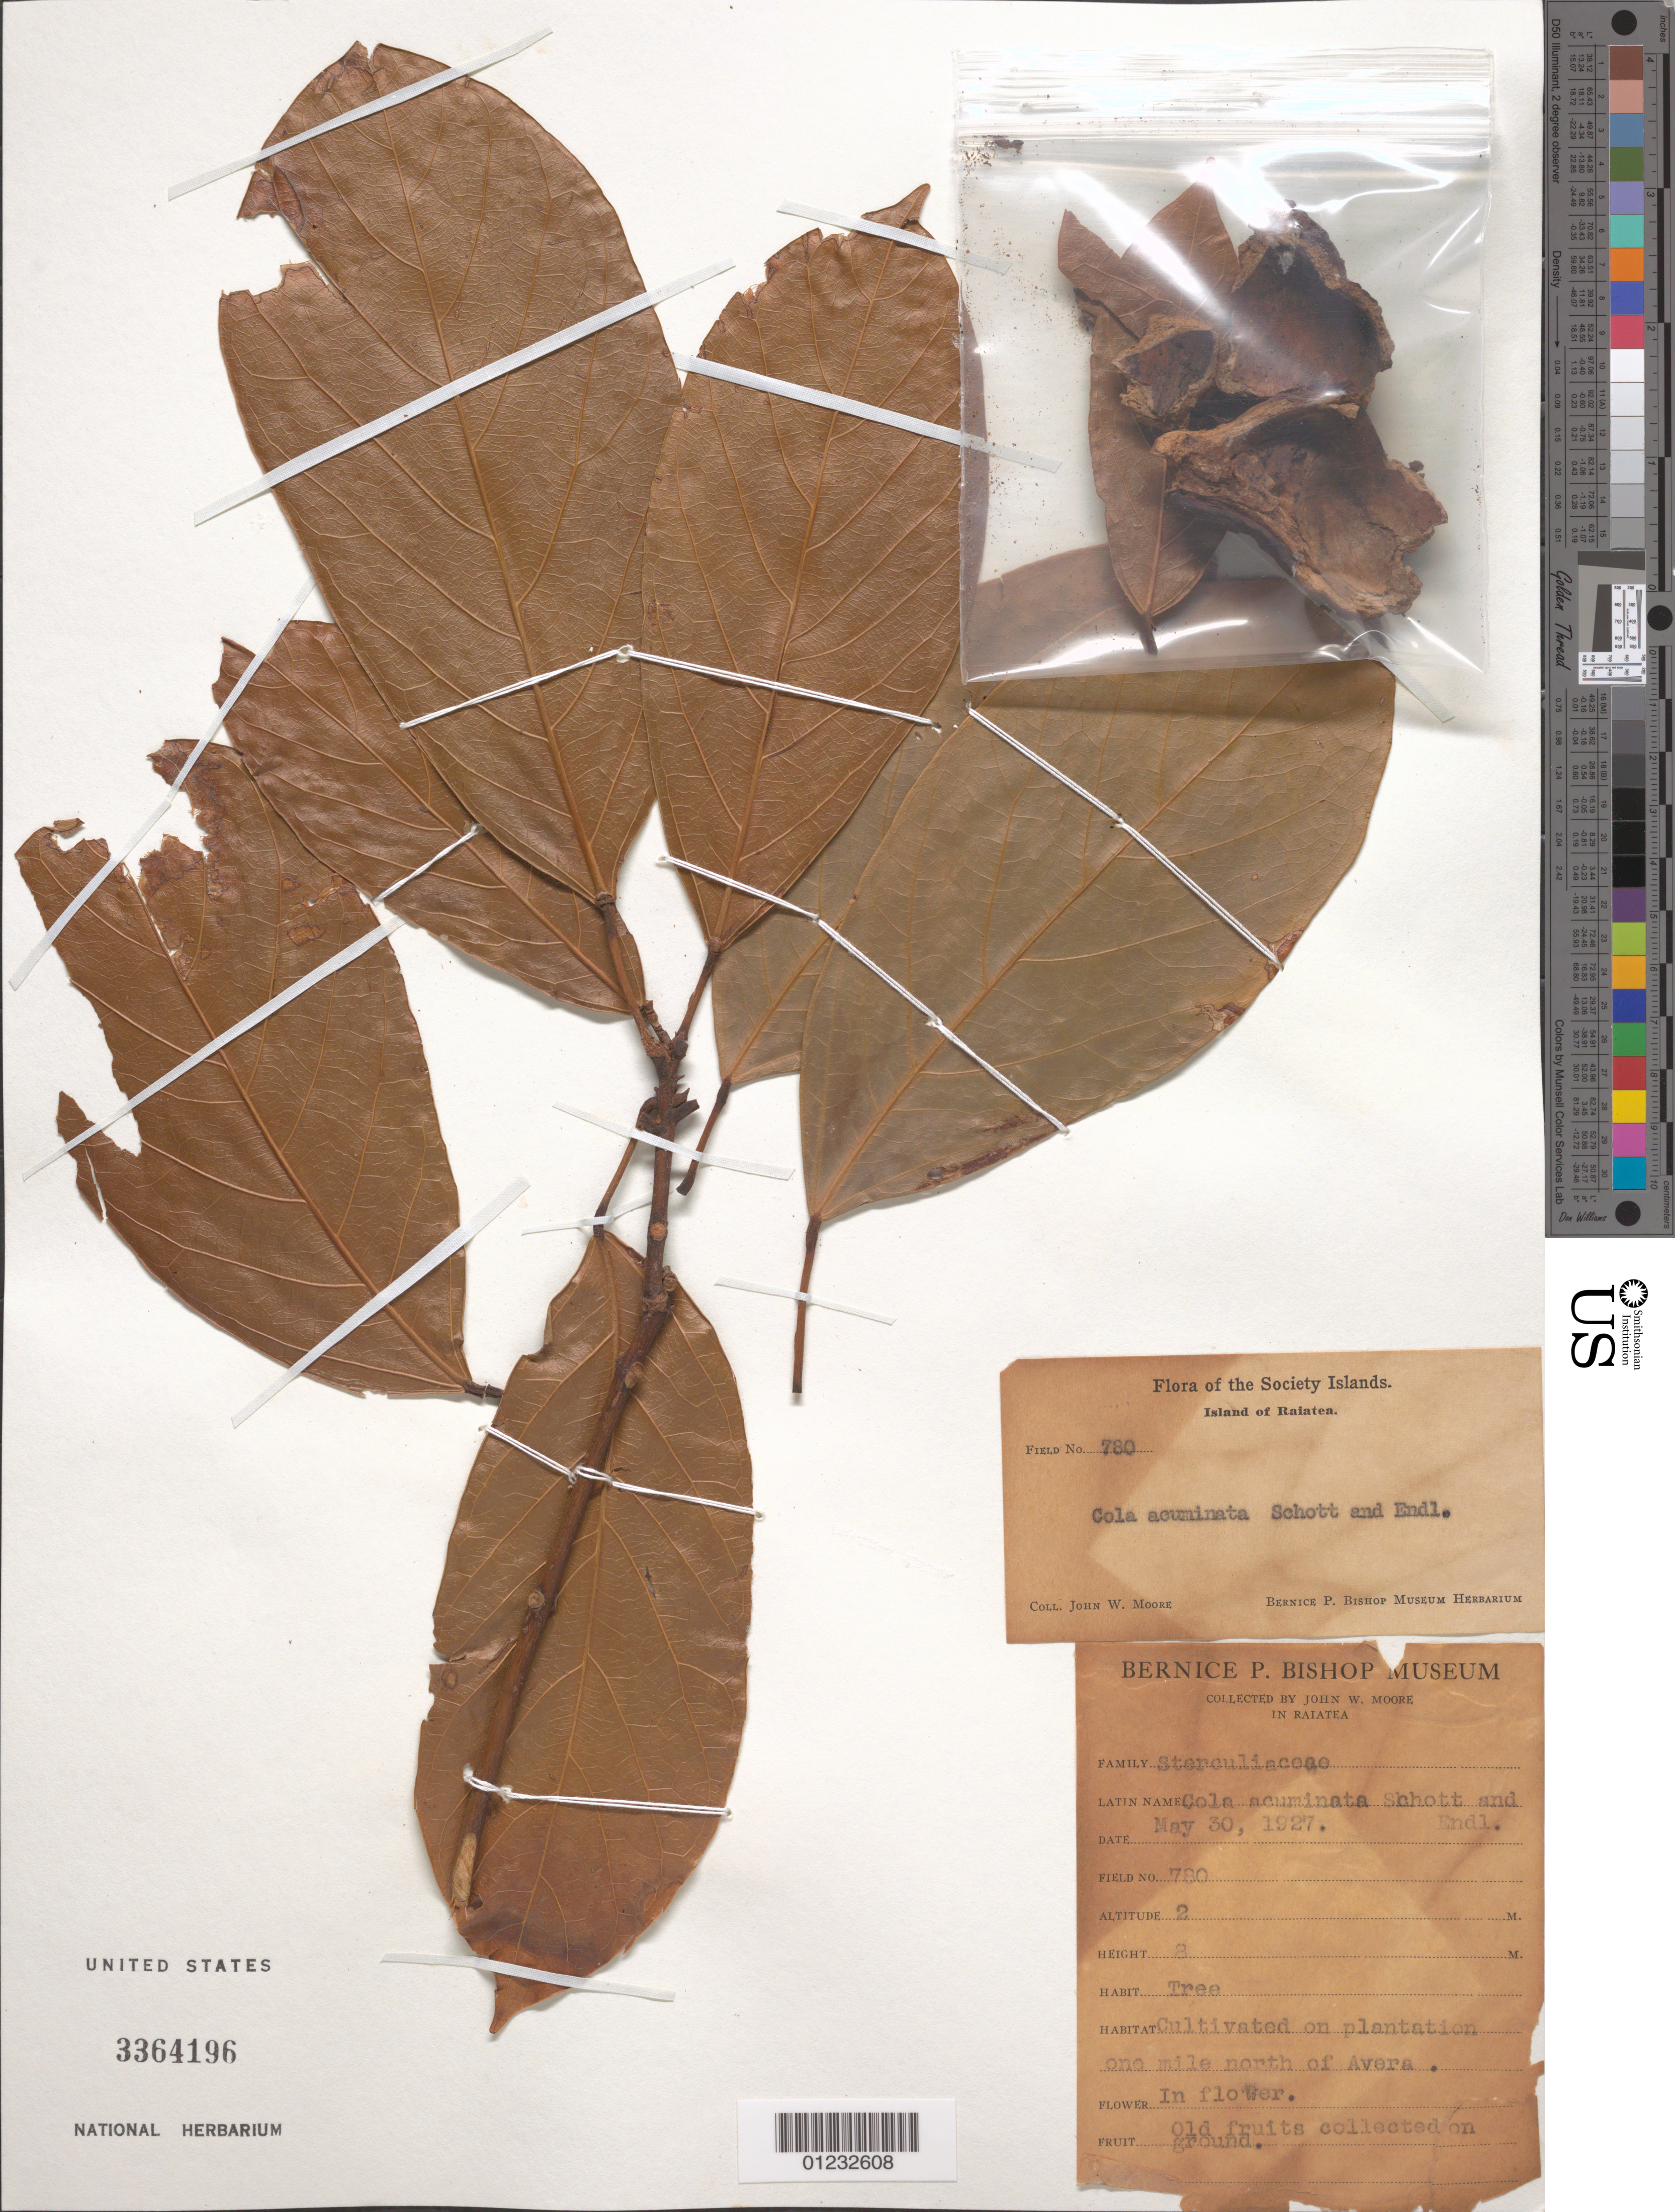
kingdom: Plantae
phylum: Tracheophyta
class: Magnoliopsida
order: Malvales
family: Malvaceae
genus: Cola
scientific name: Cola acuminata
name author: (P. Beauv.) Schott & Endl.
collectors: J. Moore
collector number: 780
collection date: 1927-05-30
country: French Polynesia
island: Raiatea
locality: On plantation one mile north of Avera.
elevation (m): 2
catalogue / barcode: US 3364196